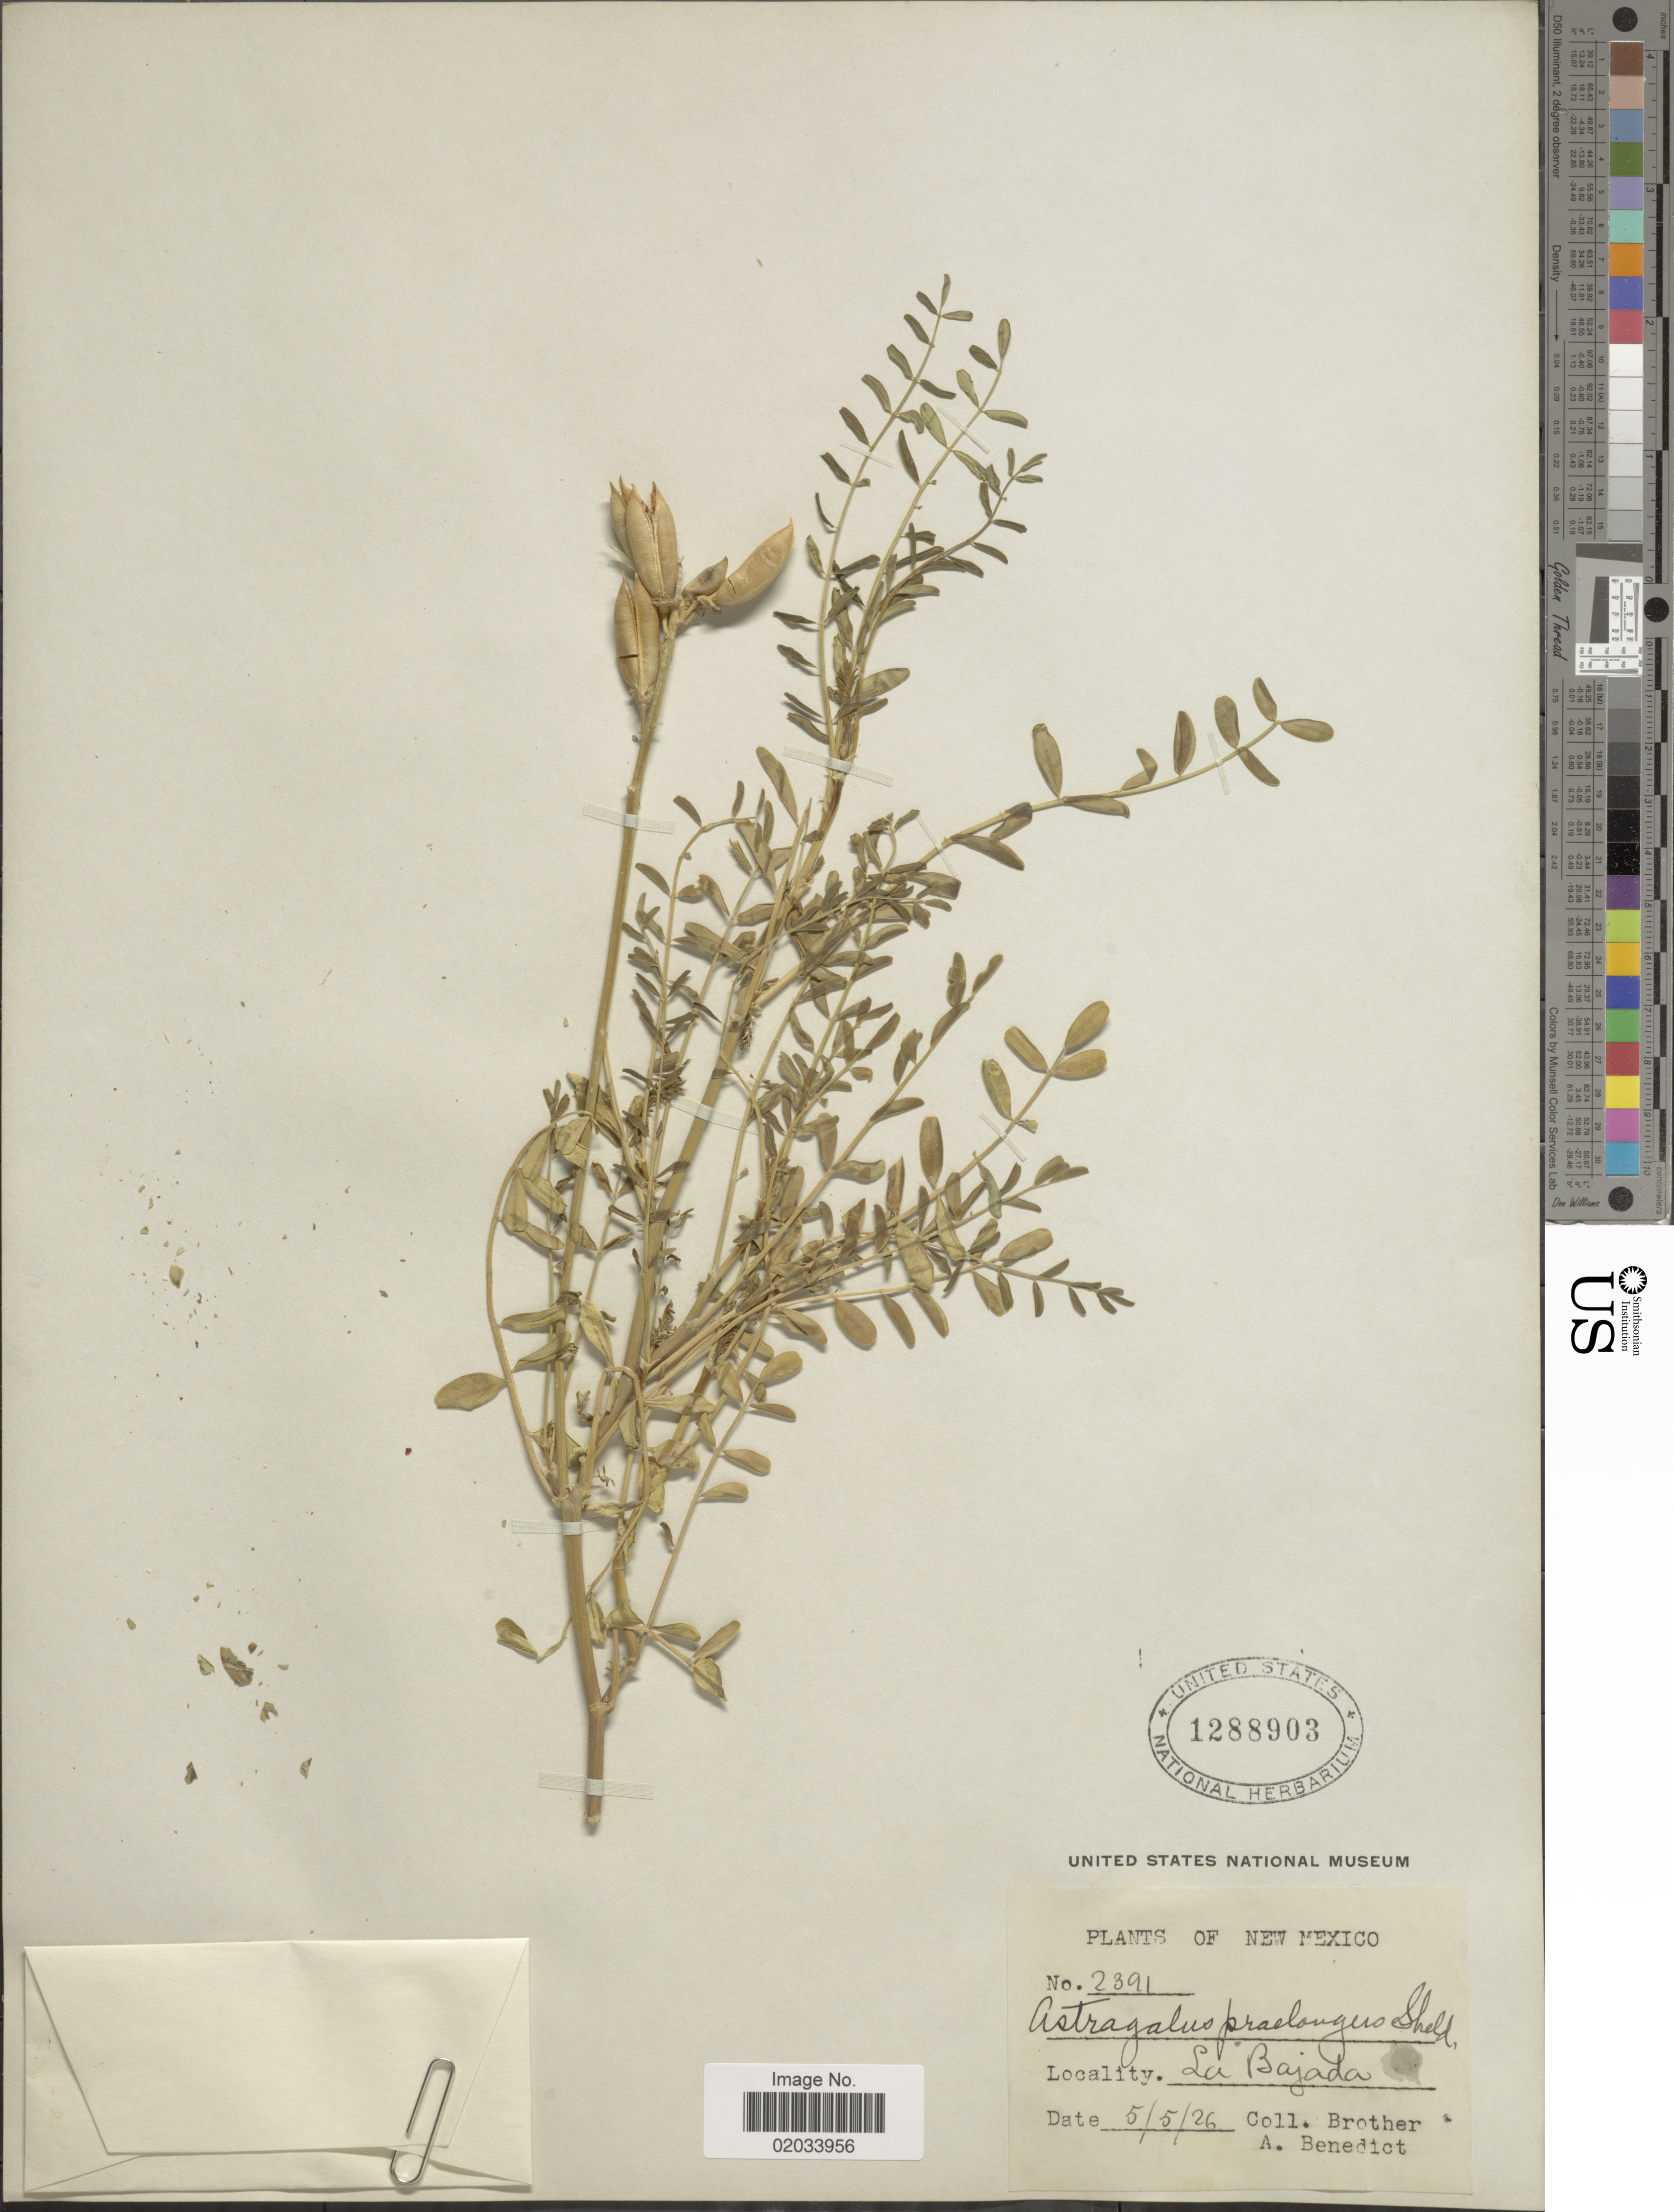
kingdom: Plantae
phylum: Tracheophyta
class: Magnoliopsida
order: Fabales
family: Fabaceae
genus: Astragalus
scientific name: Astragalus praelongus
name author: E. Sheld.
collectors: Bro. A. Benedict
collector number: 2391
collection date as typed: Transcribed d/m/y: 5/5/26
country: United States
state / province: New Mexico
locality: La Bajada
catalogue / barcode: US 1288903